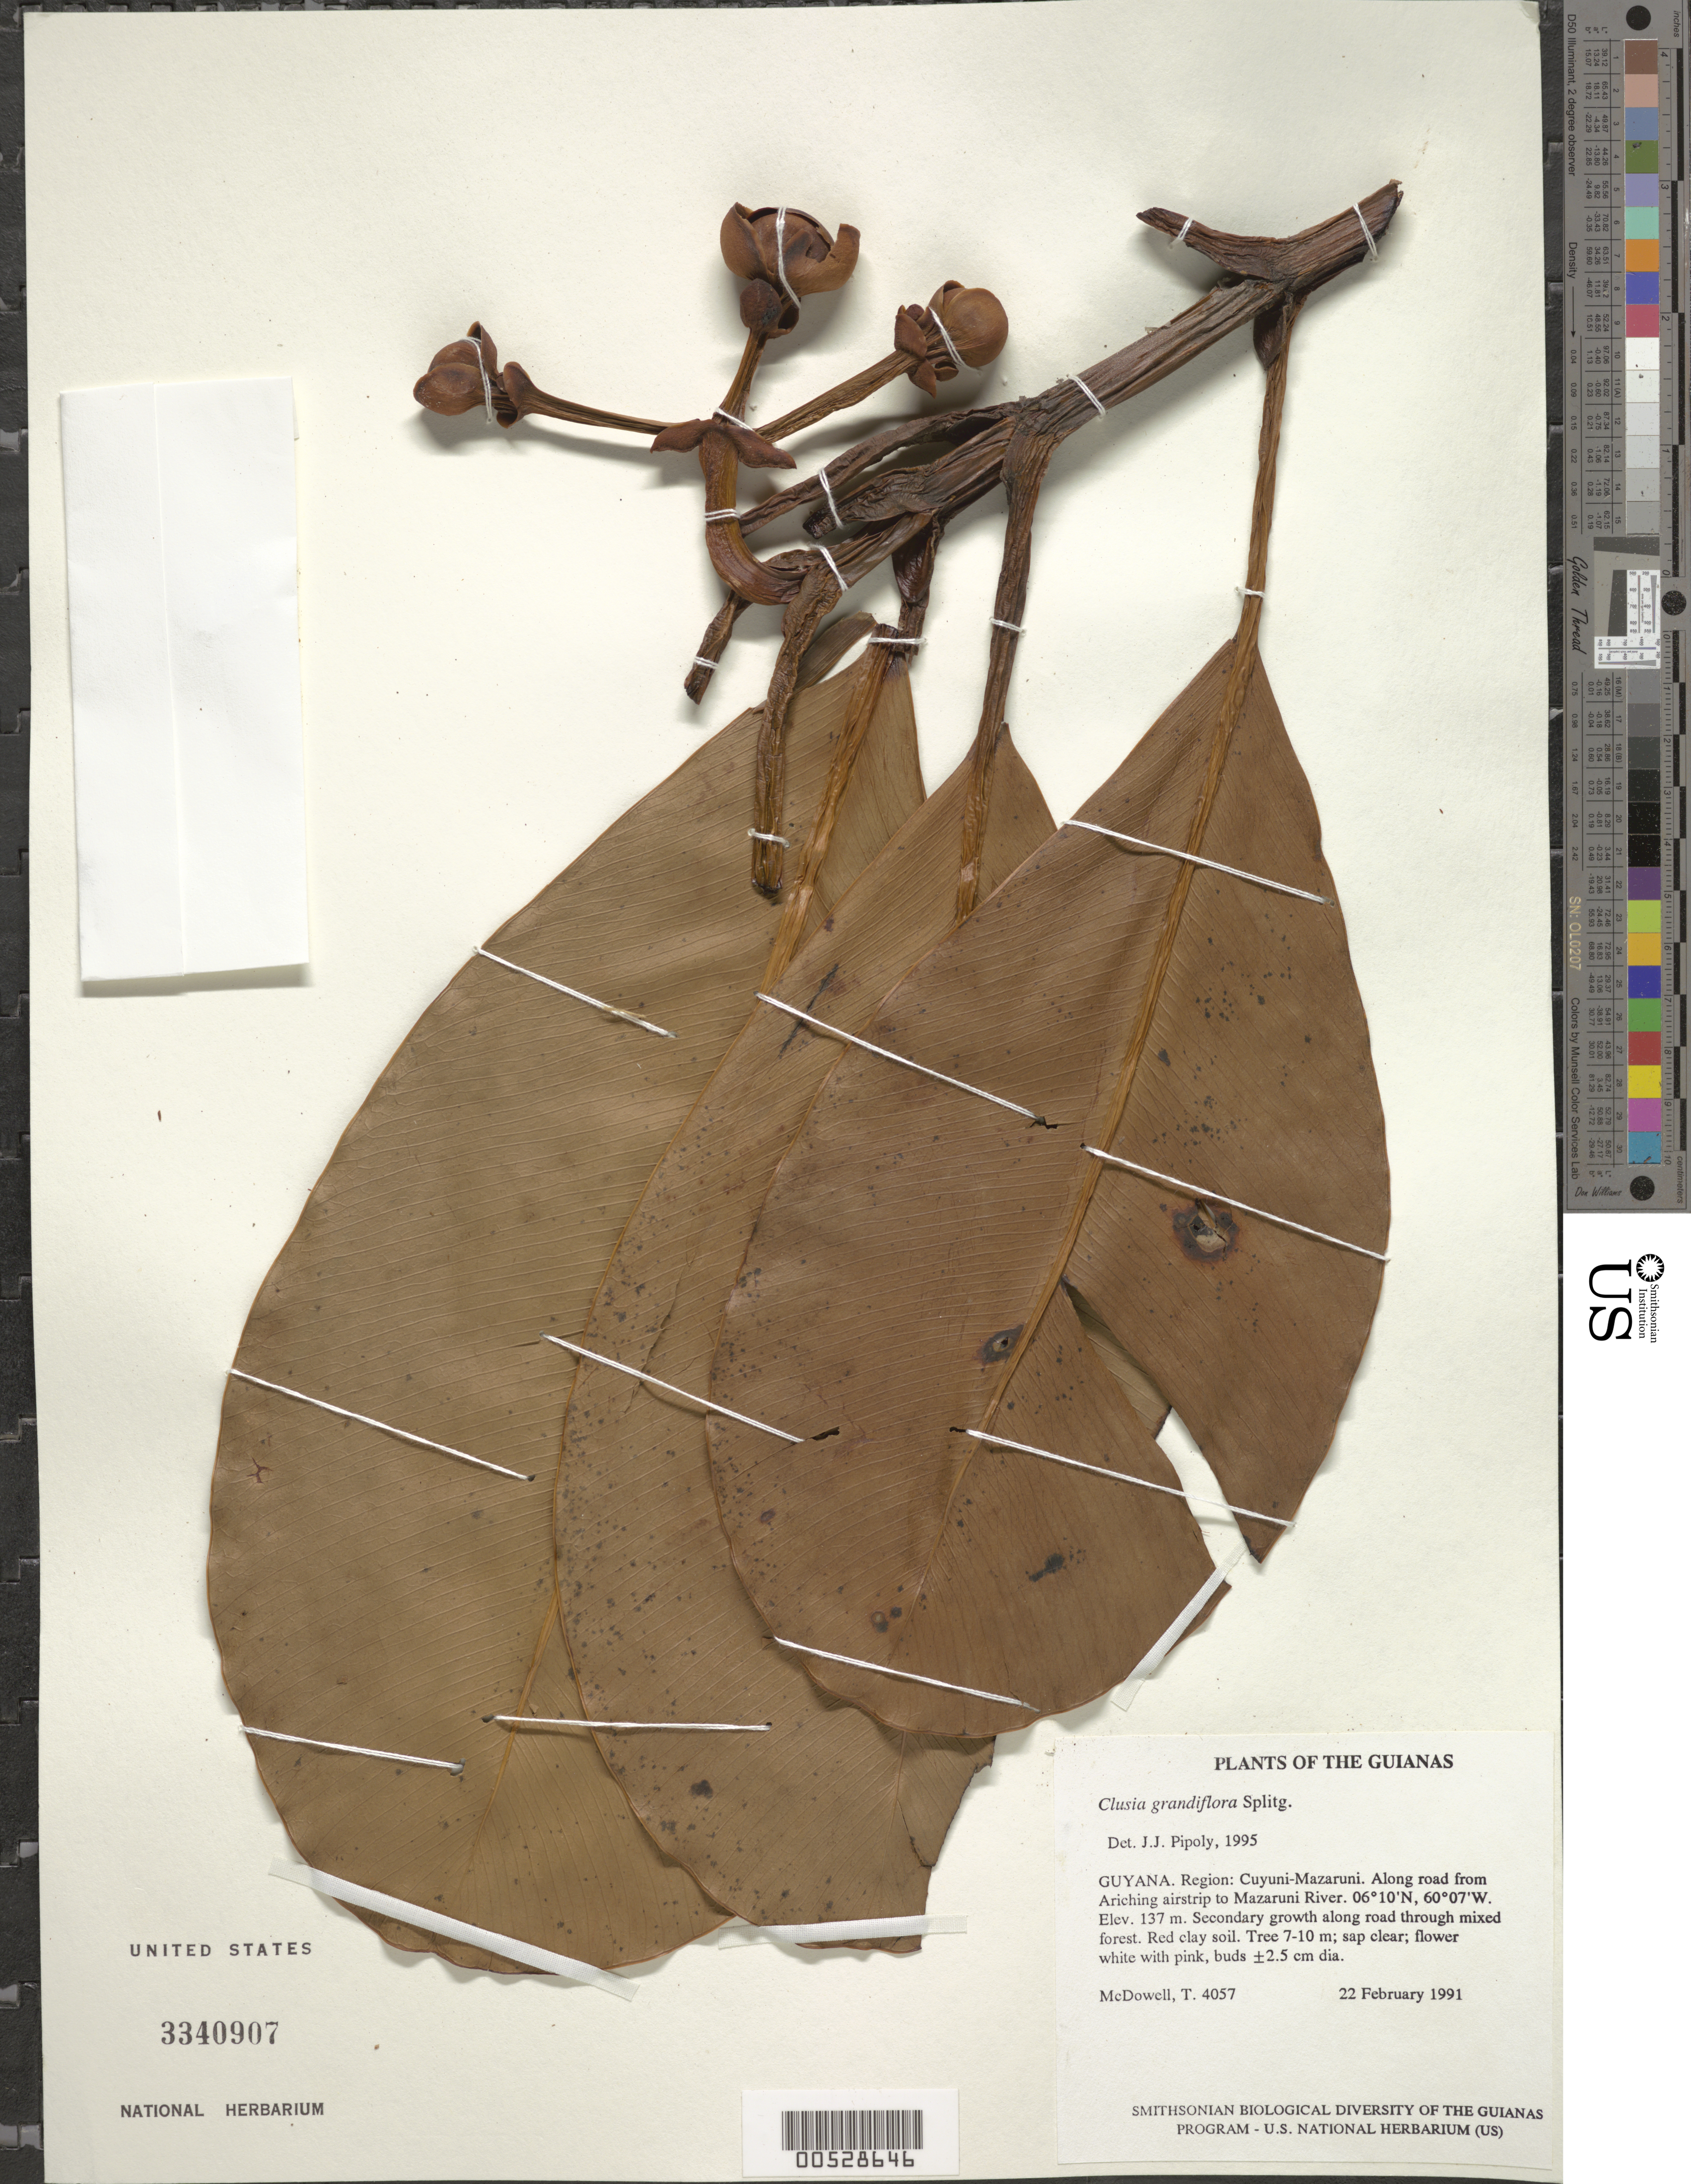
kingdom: Plantae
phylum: Tracheophyta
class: Magnoliopsida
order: Malpighiales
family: Clusiaceae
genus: Clusia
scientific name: Clusia grandiflora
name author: Splitg.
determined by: Pipoly, J. J., III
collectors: T. McDowell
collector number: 4057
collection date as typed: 22 February 1991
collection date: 1991-02-22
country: Guyana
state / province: Cuyuni-Mazaruni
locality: Along road from Ariching airstrip to Mazaruni River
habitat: Secondary growth along road through mixed forest. Red clay soil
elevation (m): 137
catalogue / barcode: US 3340907